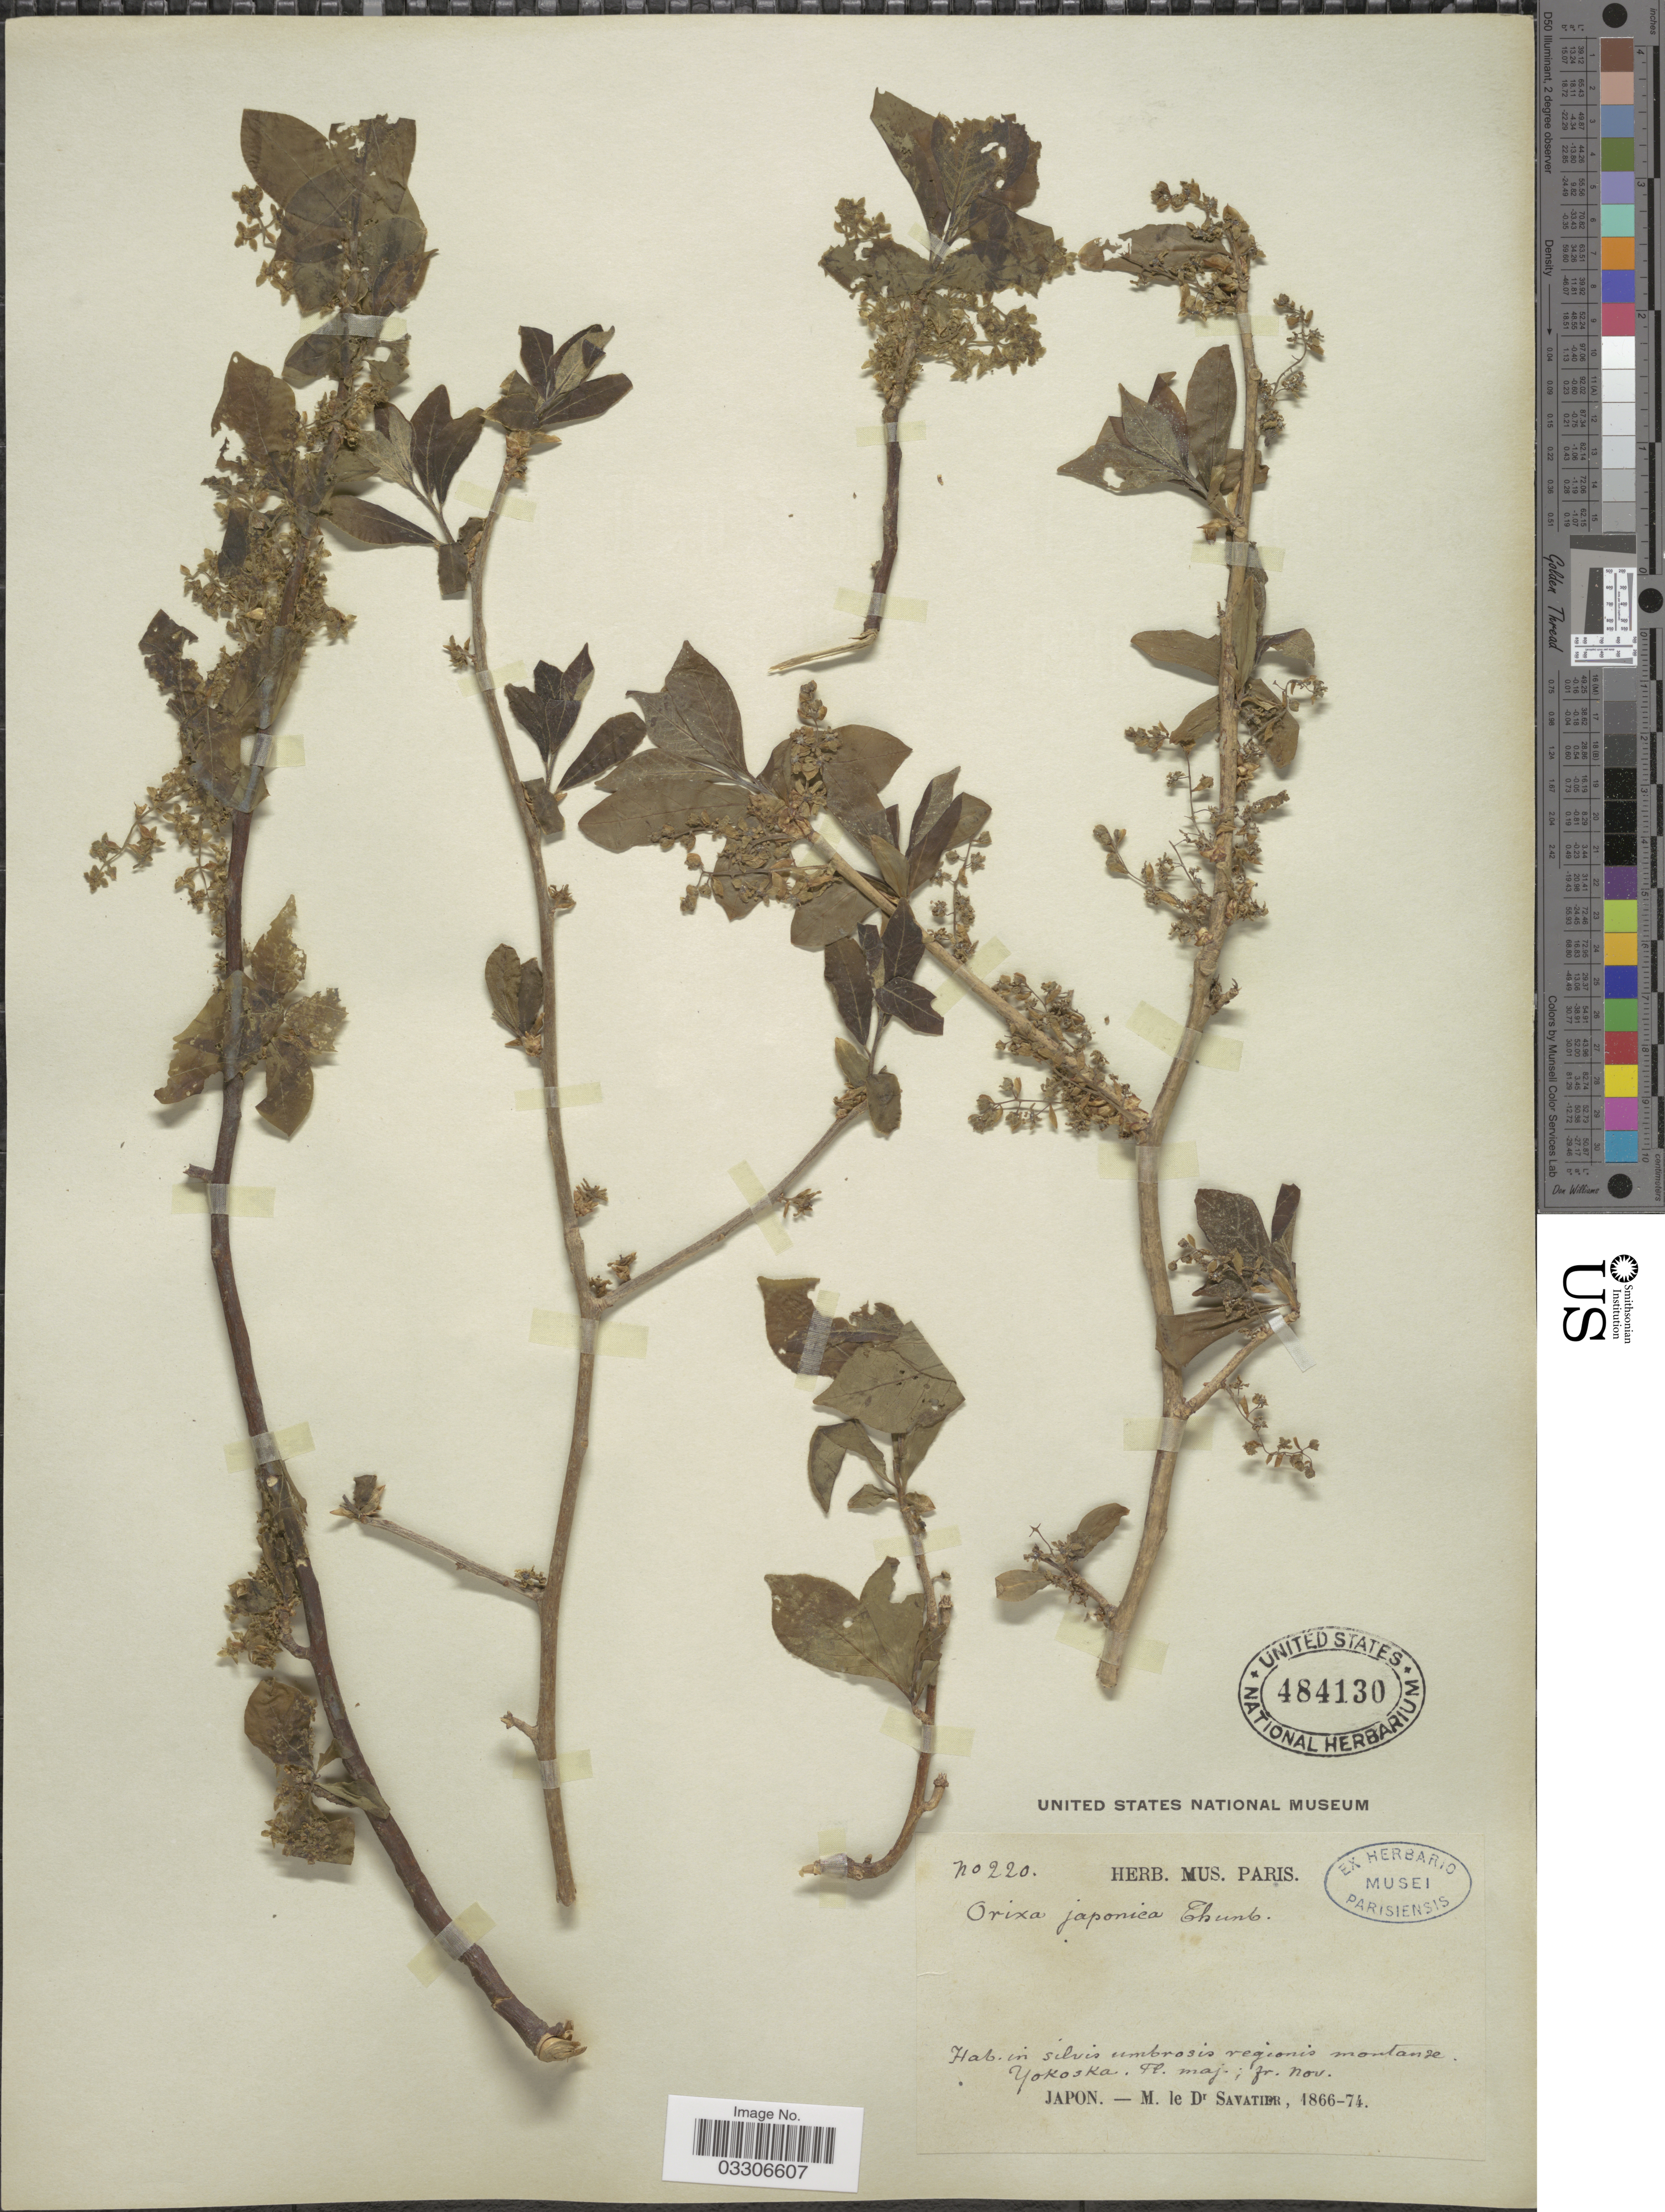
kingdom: Plantae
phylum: Tracheophyta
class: Magnoliopsida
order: Sapindales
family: Rutaceae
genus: Orixa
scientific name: Orixa japonica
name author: Thunb.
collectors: M. Savatier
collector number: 220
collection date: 1866-11/1874-11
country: Japan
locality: In silvis umbrosis regionis montan de Yokoska.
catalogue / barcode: US 484130